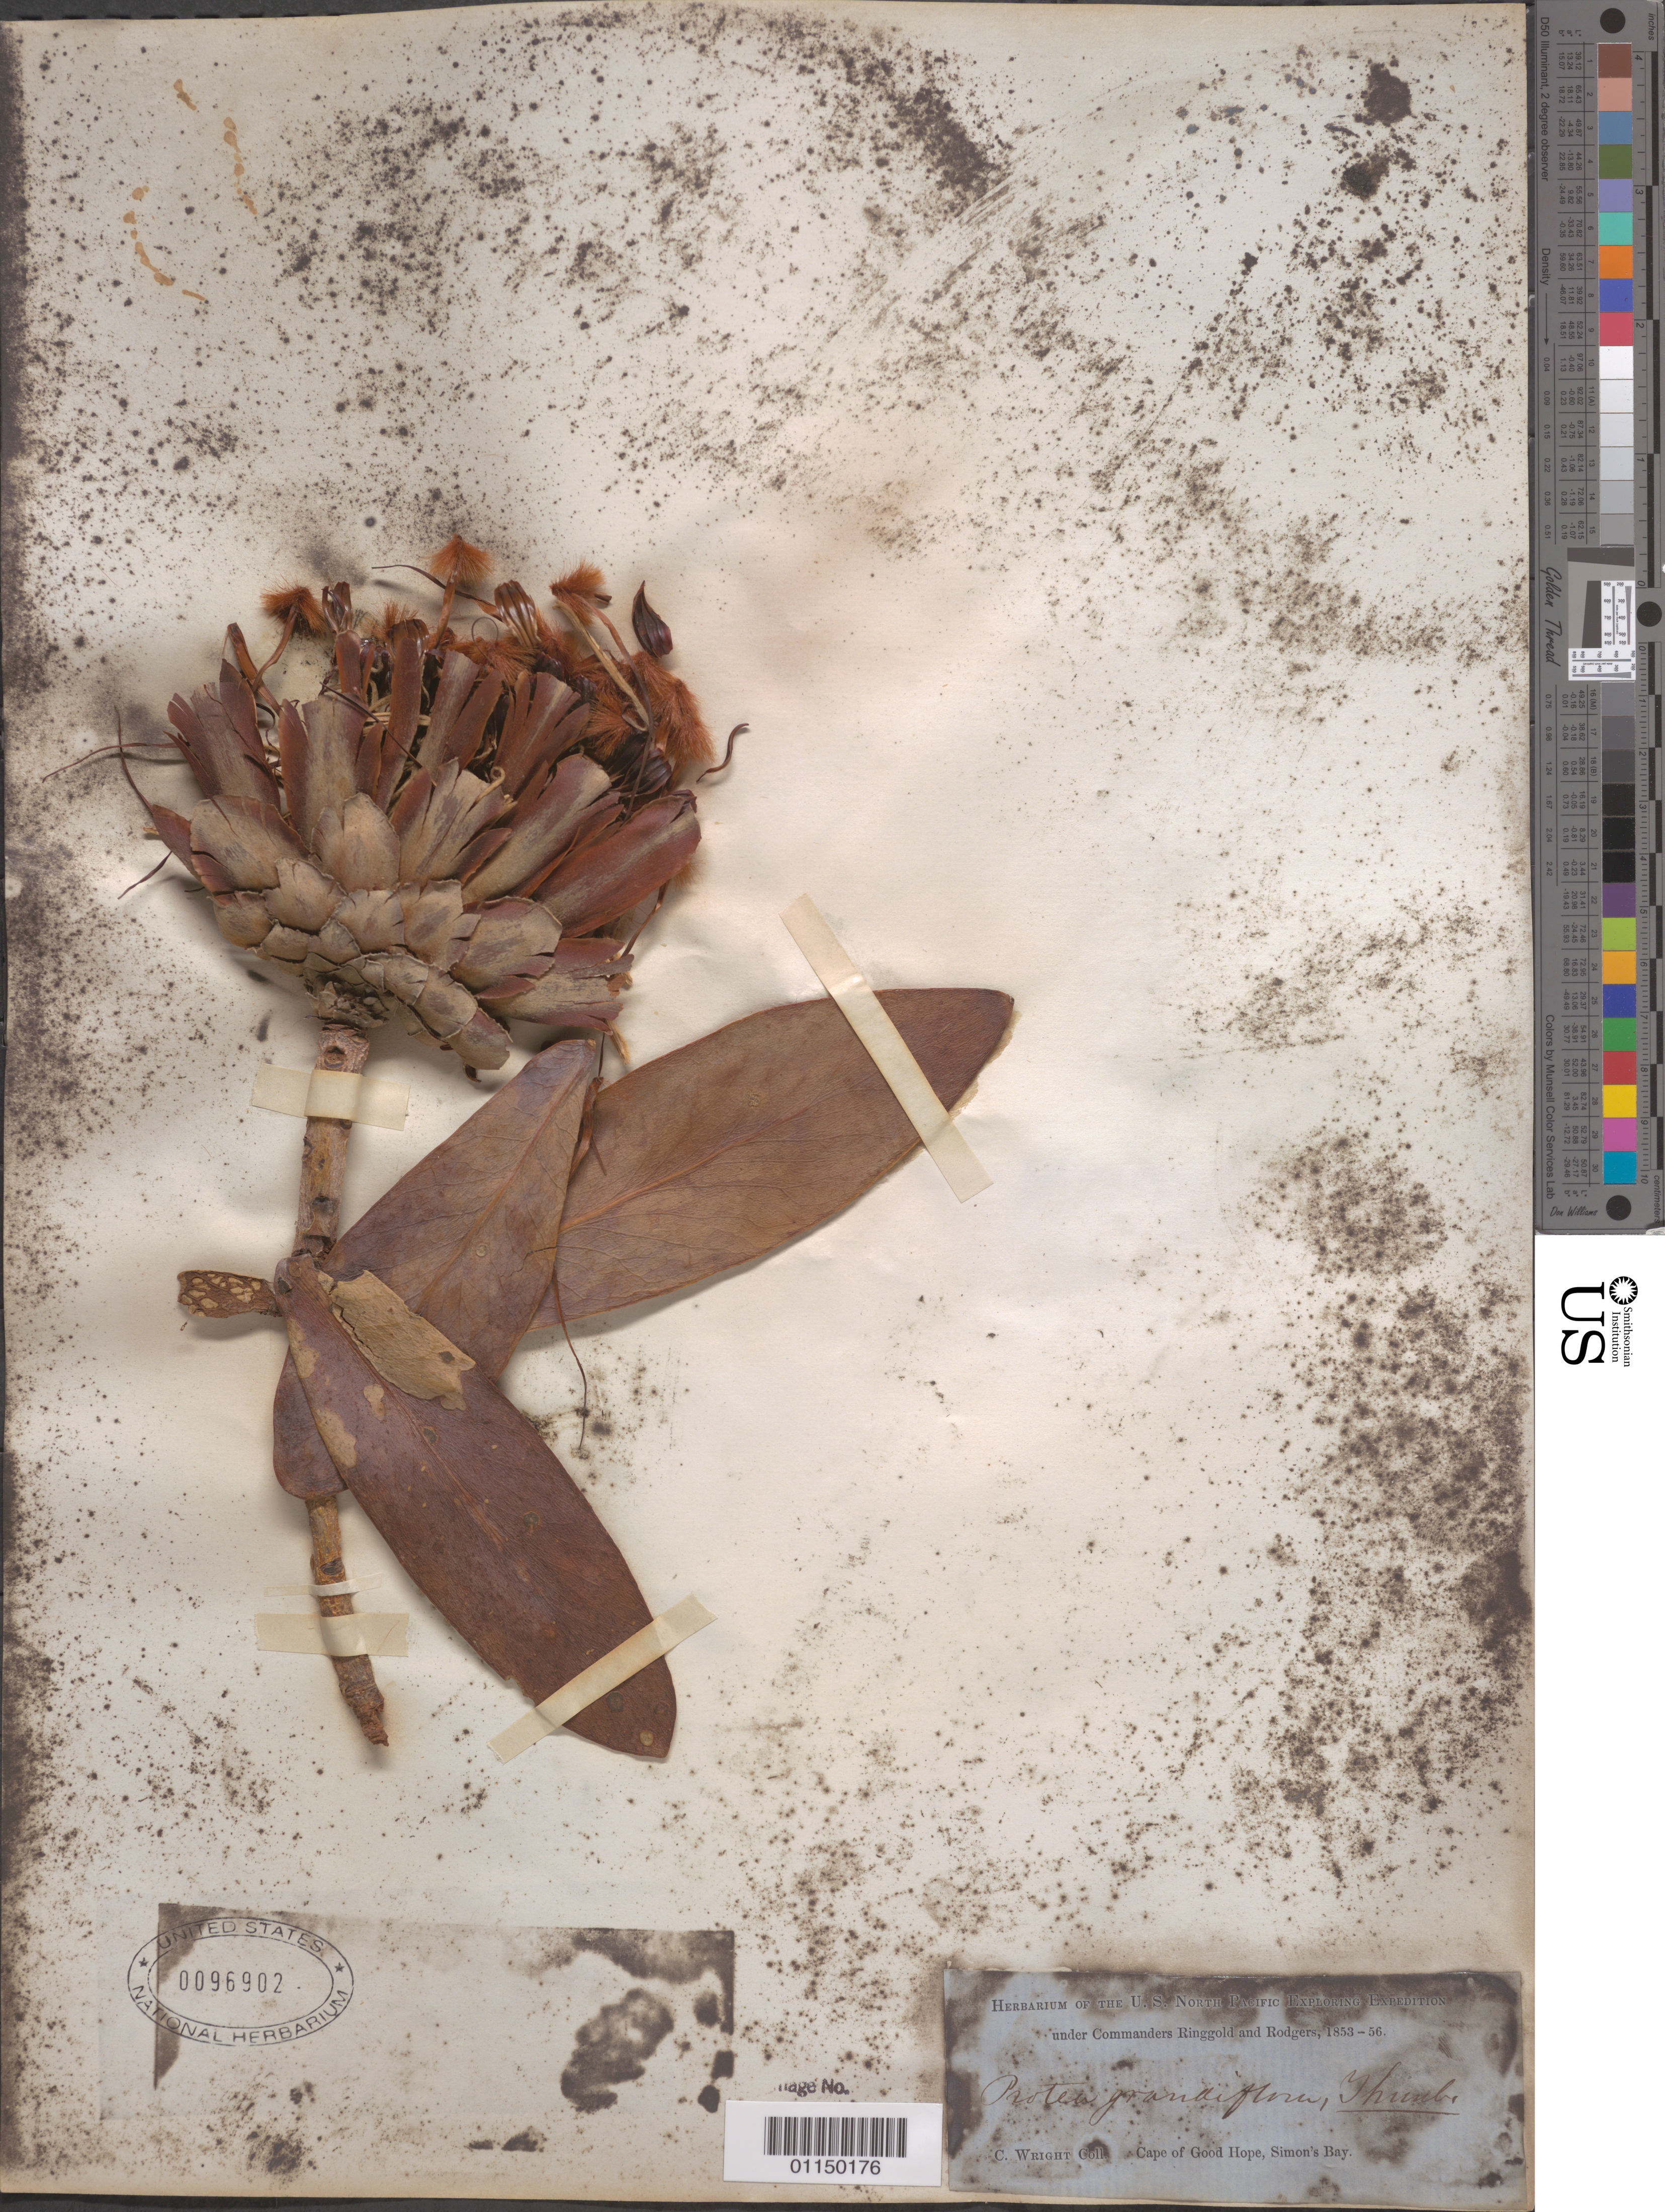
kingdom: Plantae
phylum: Tracheophyta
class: Magnoliopsida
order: Proteales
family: Proteaceae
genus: Protea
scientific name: Protea grandiflora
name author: Kuntze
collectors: C. Wright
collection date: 1853/1856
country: South Africa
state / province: Western Cape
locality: Cape of Good Hope, Simon's Bay.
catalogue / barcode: US 96902